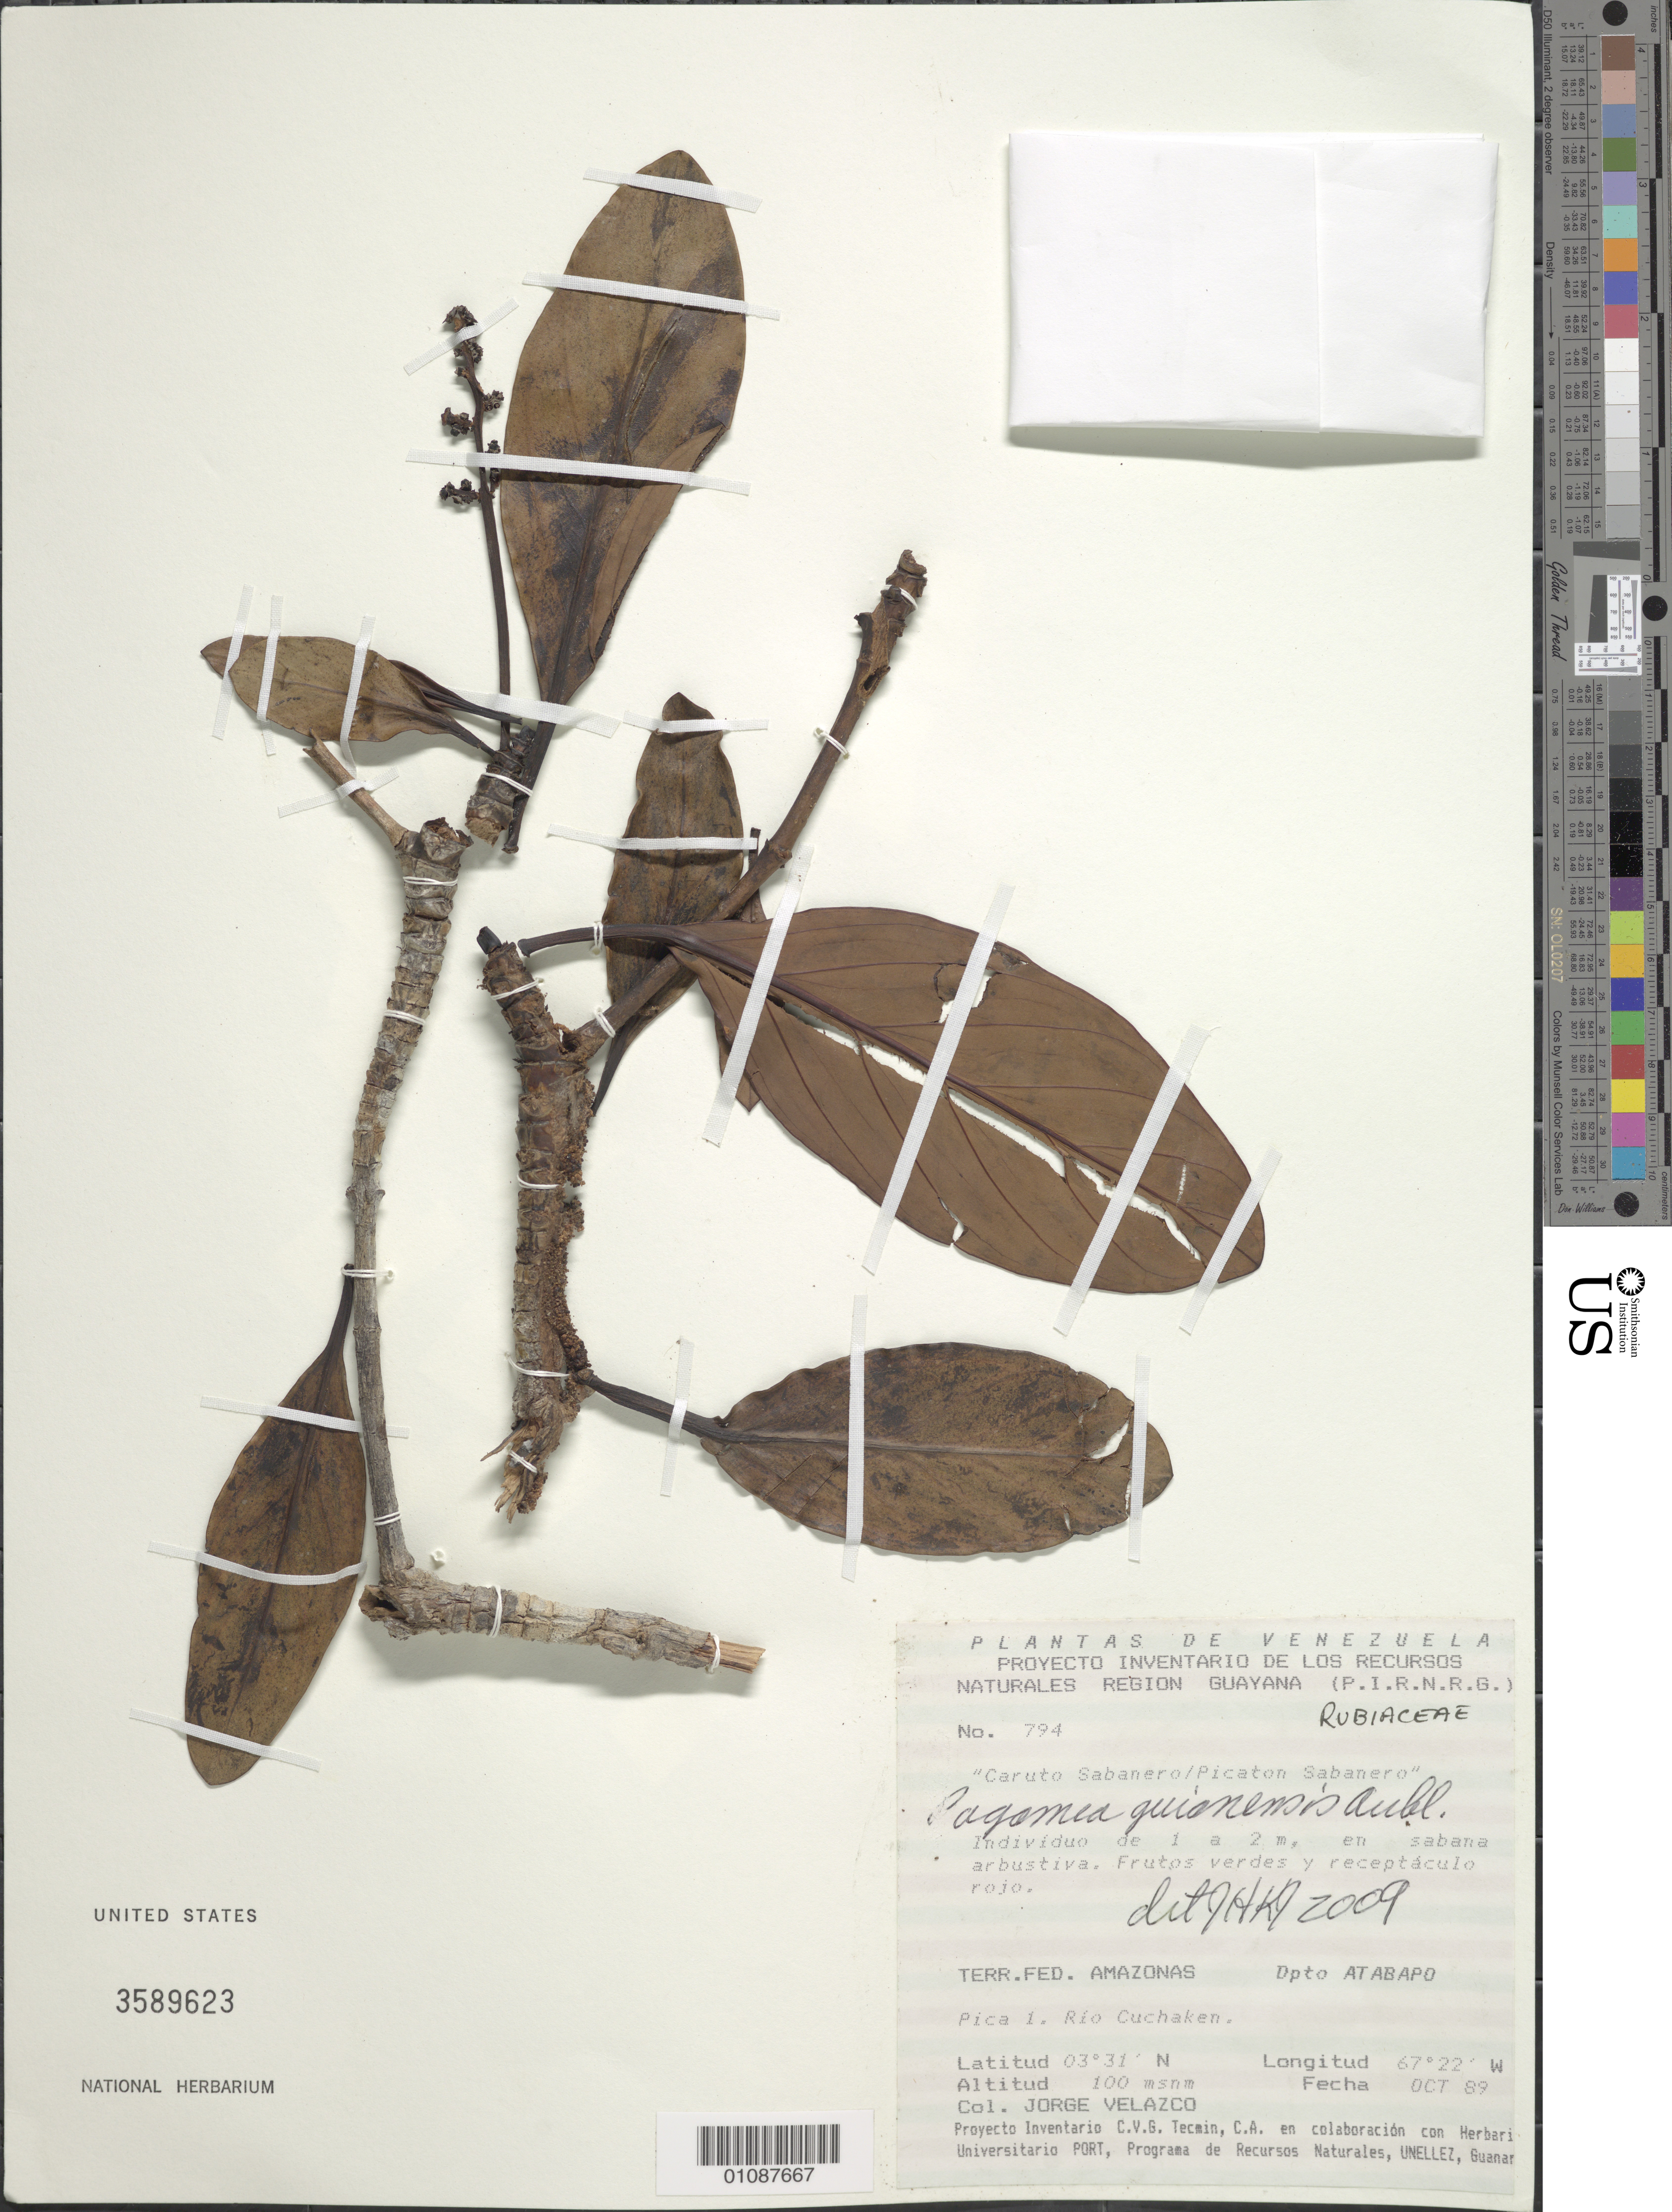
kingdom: Plantae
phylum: Tracheophyta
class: Magnoliopsida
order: Gentianales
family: Rubiaceae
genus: Pagamea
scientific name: Pagamea guianensis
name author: Aubl.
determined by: Kirkbride, J. H.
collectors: J. Velazco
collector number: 794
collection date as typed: Oct-89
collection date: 1989-10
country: Venezuela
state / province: Amazonas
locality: Pica 1. Río Cuchaken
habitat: Sabana arbustiva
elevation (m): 100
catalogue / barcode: US 3589623